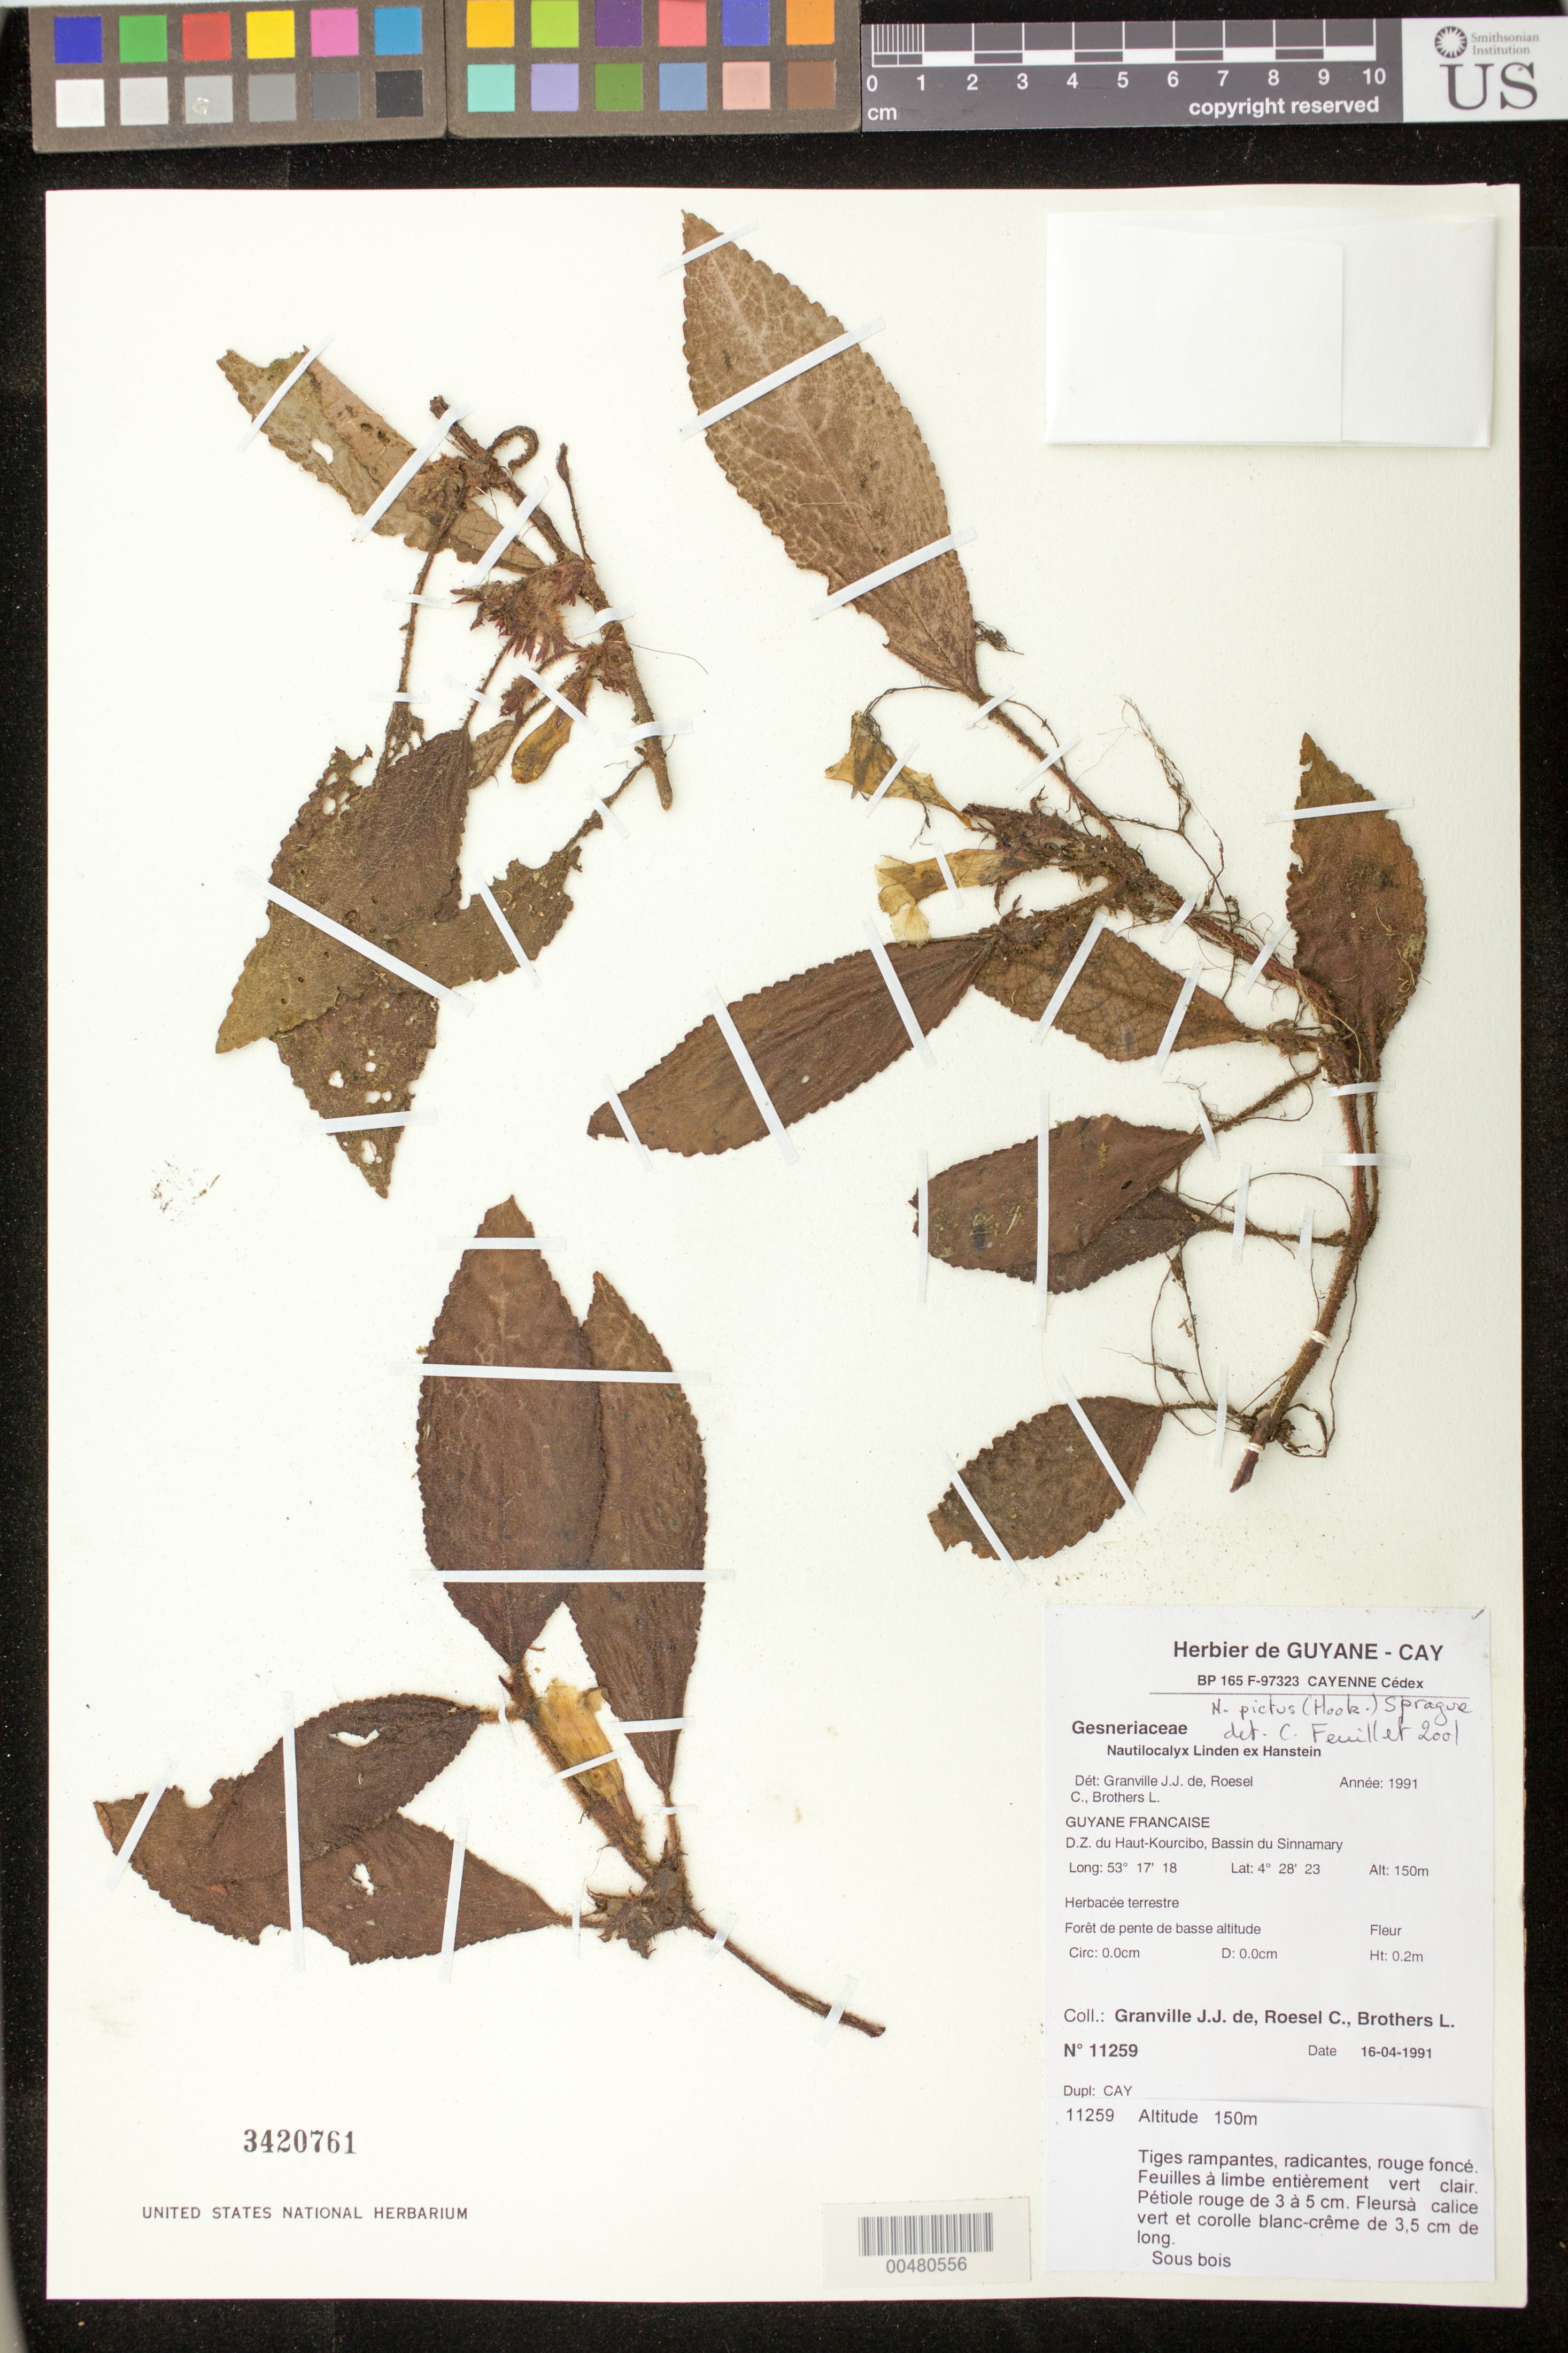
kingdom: Plantae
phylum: Tracheophyta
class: Magnoliopsida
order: Lamiales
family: Gesneriaceae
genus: Nautilocalyx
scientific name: Nautilocalyx pictus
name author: (Hook.) Sprague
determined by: Feuillet, C.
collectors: J.-J. de Granville, C. S. Roesel & L. E. Brothers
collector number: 11259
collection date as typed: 16 Apr 1991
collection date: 1991-04-16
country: French Guiana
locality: D.Z. du Haut-Kourcibo, bassin du Sinnamary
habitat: Forêt de pente de basse altitude; sous bois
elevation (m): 150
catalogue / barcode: US 3420761